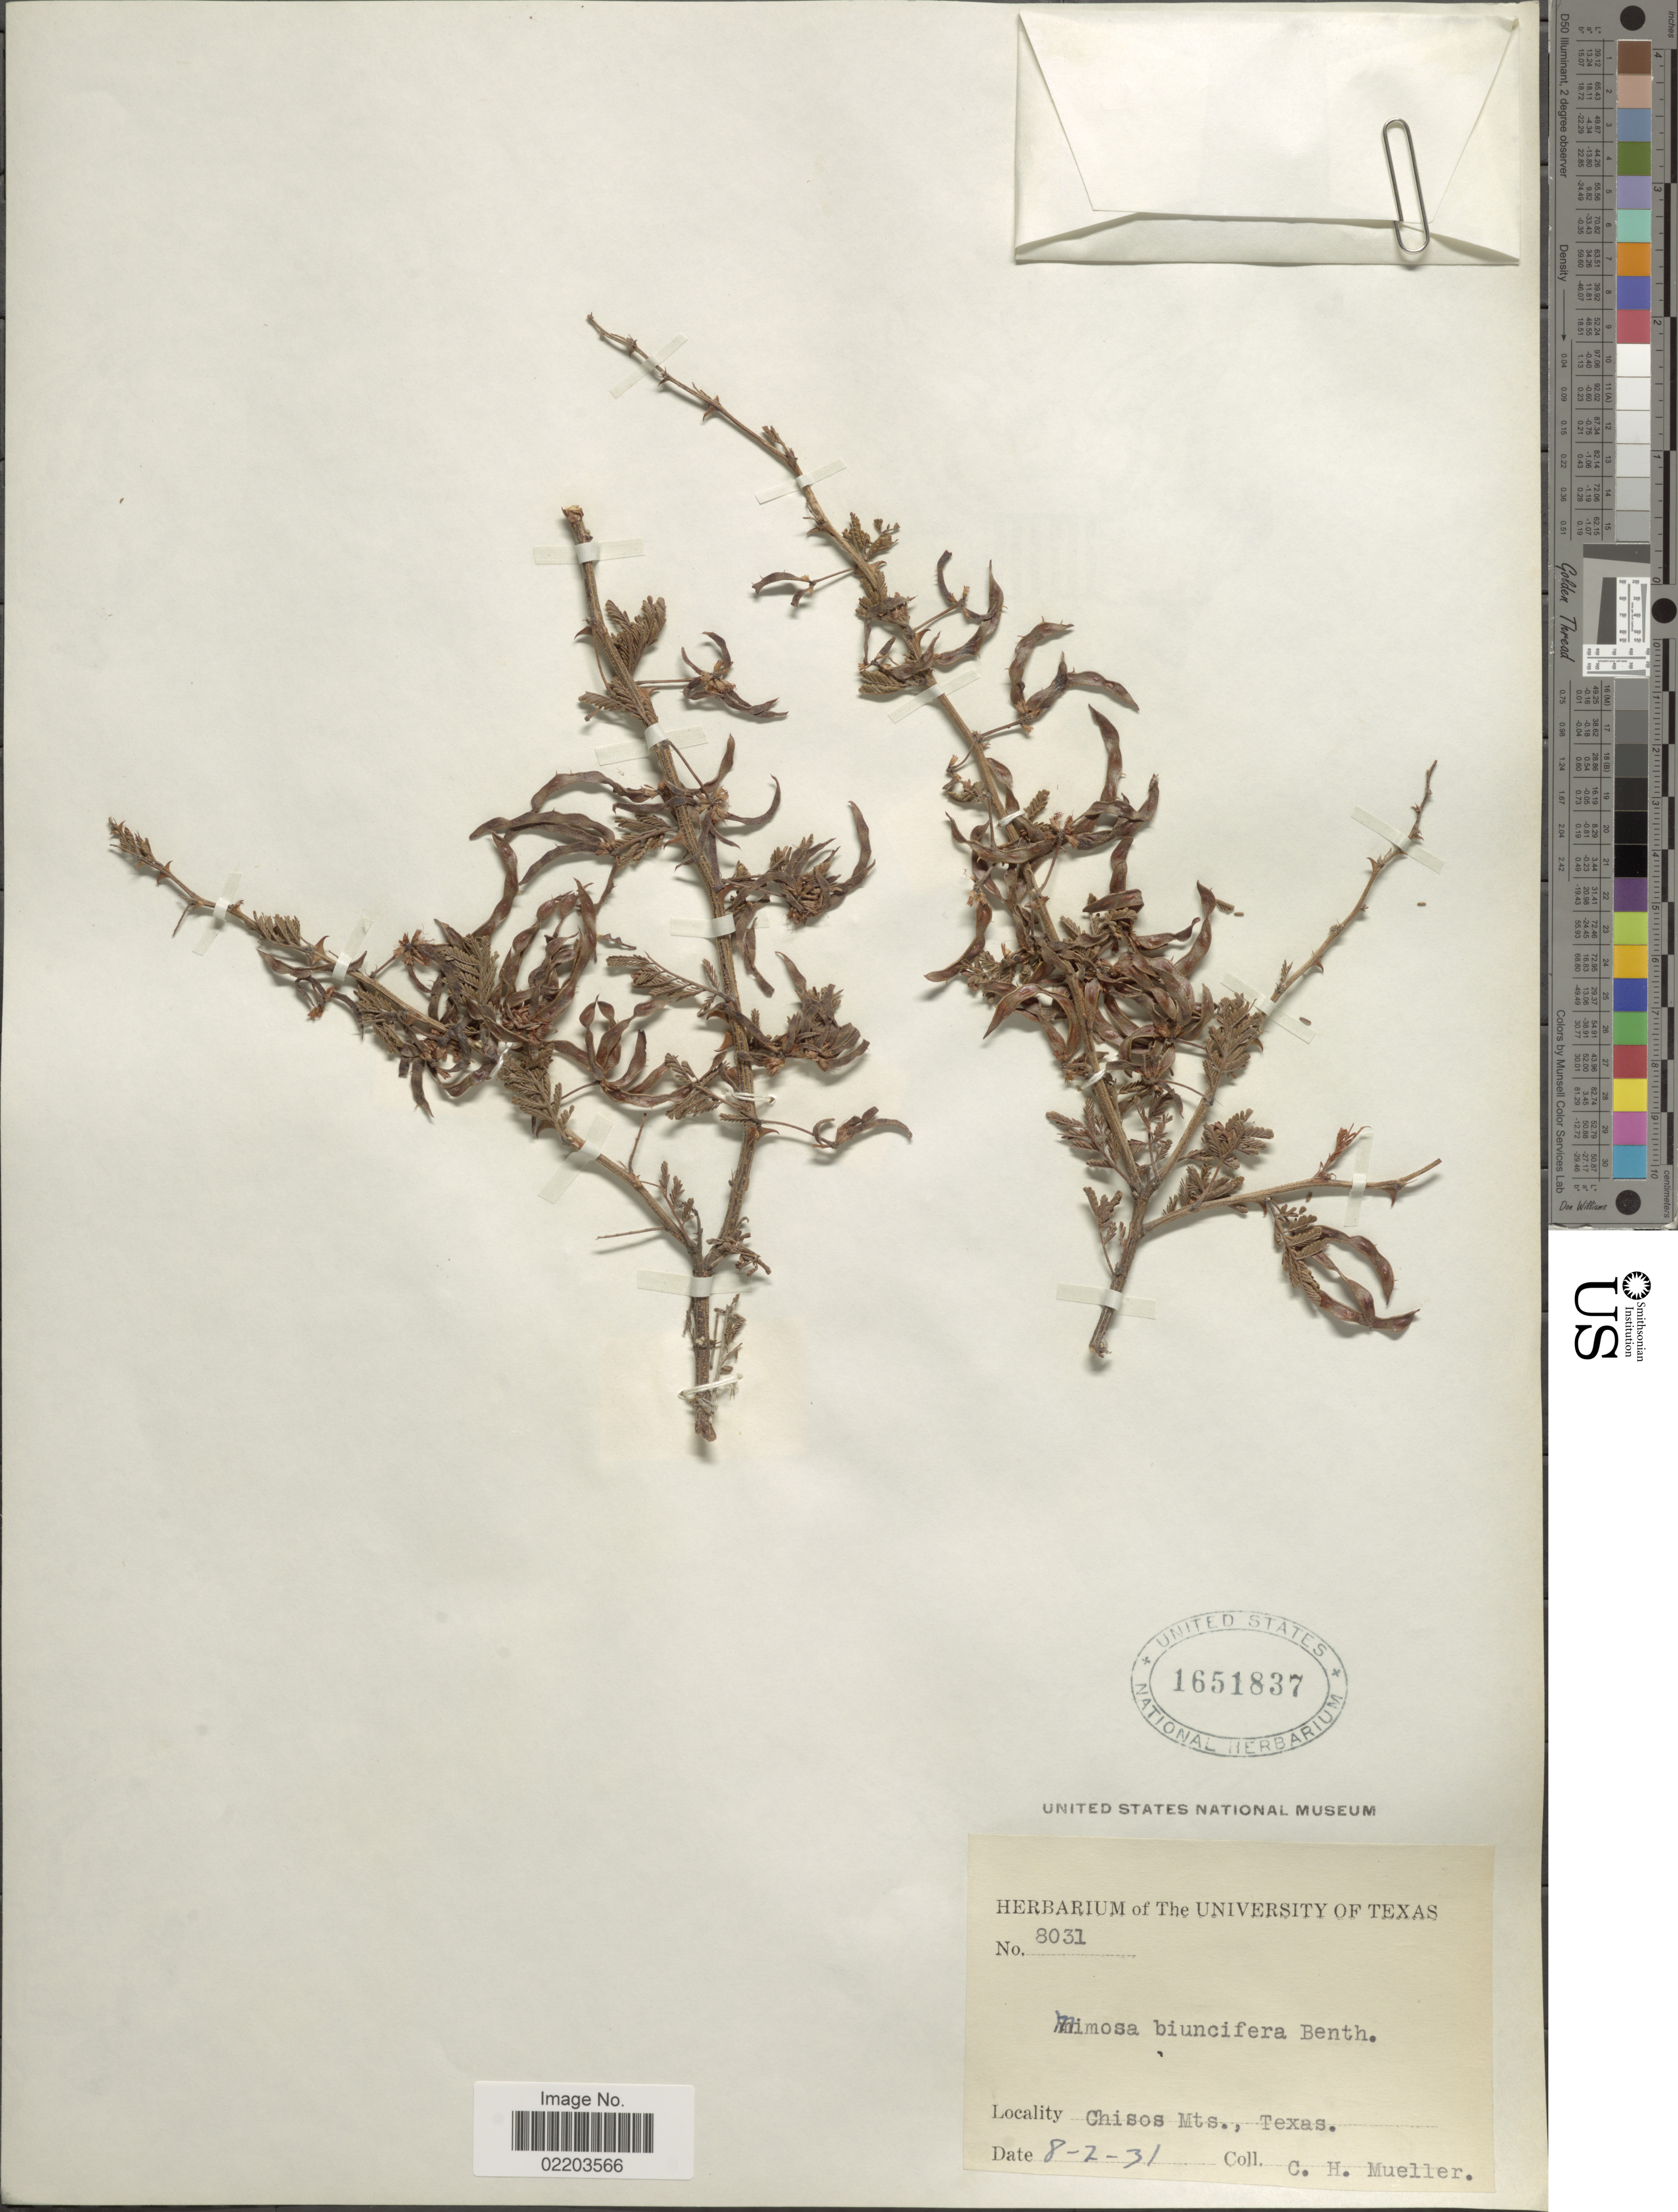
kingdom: Plantae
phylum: Tracheophyta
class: Magnoliopsida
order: Fabales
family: Fabaceae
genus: Mimosa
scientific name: Mimosa biuncifera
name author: Benth.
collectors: C. H. Mueller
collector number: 8031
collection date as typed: Transcribed d/m/y: 2/8/31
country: United States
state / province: Texas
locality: Chisos Mts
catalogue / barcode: US 1651837